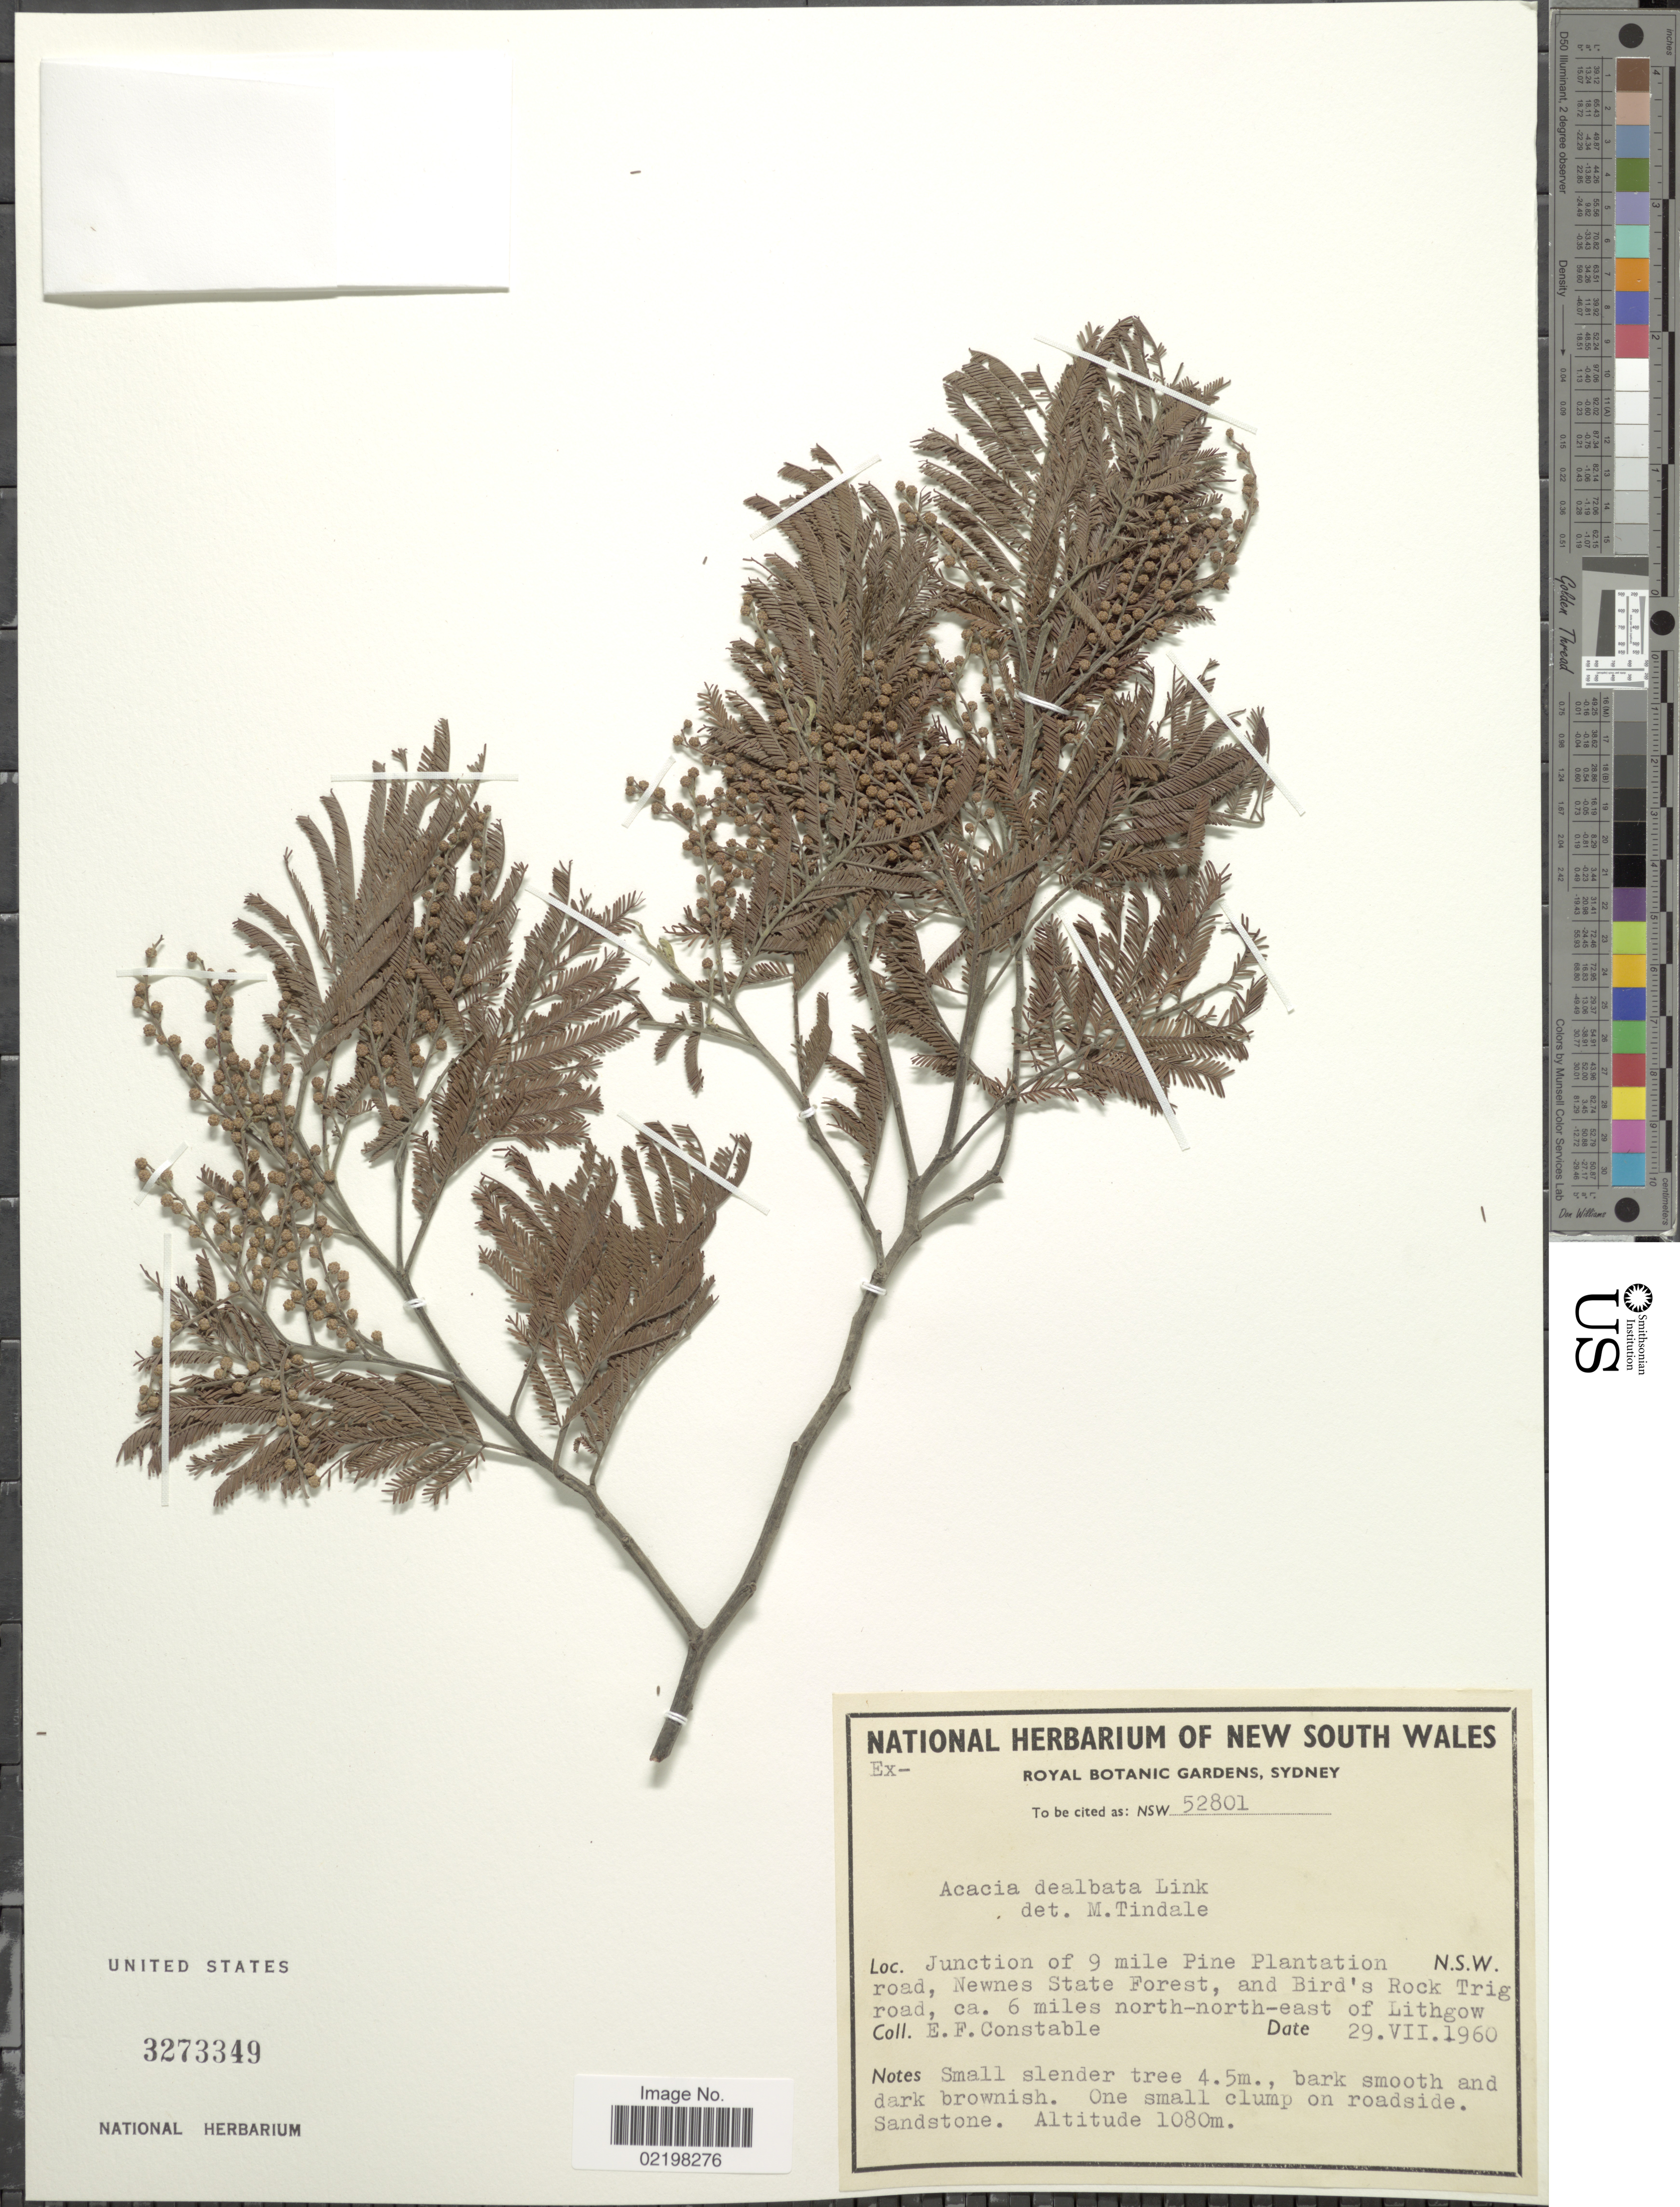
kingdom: Plantae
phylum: Tracheophyta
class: Magnoliopsida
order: Fabales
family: Fabaceae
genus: Acacia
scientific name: Acacia decurrens var. dealbata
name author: (Link) Maiden ex F. Muell.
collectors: E. F. Constable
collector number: NSW 52801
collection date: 1960-07-29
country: Australia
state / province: New South Wales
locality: Junction of 9 mile Pine Plantation road, Newes State Forest, and Bird's Rock Trig road, ca. 6 miles north-north-east of Lithgow. N.S.W.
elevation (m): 1080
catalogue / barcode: US 3273349